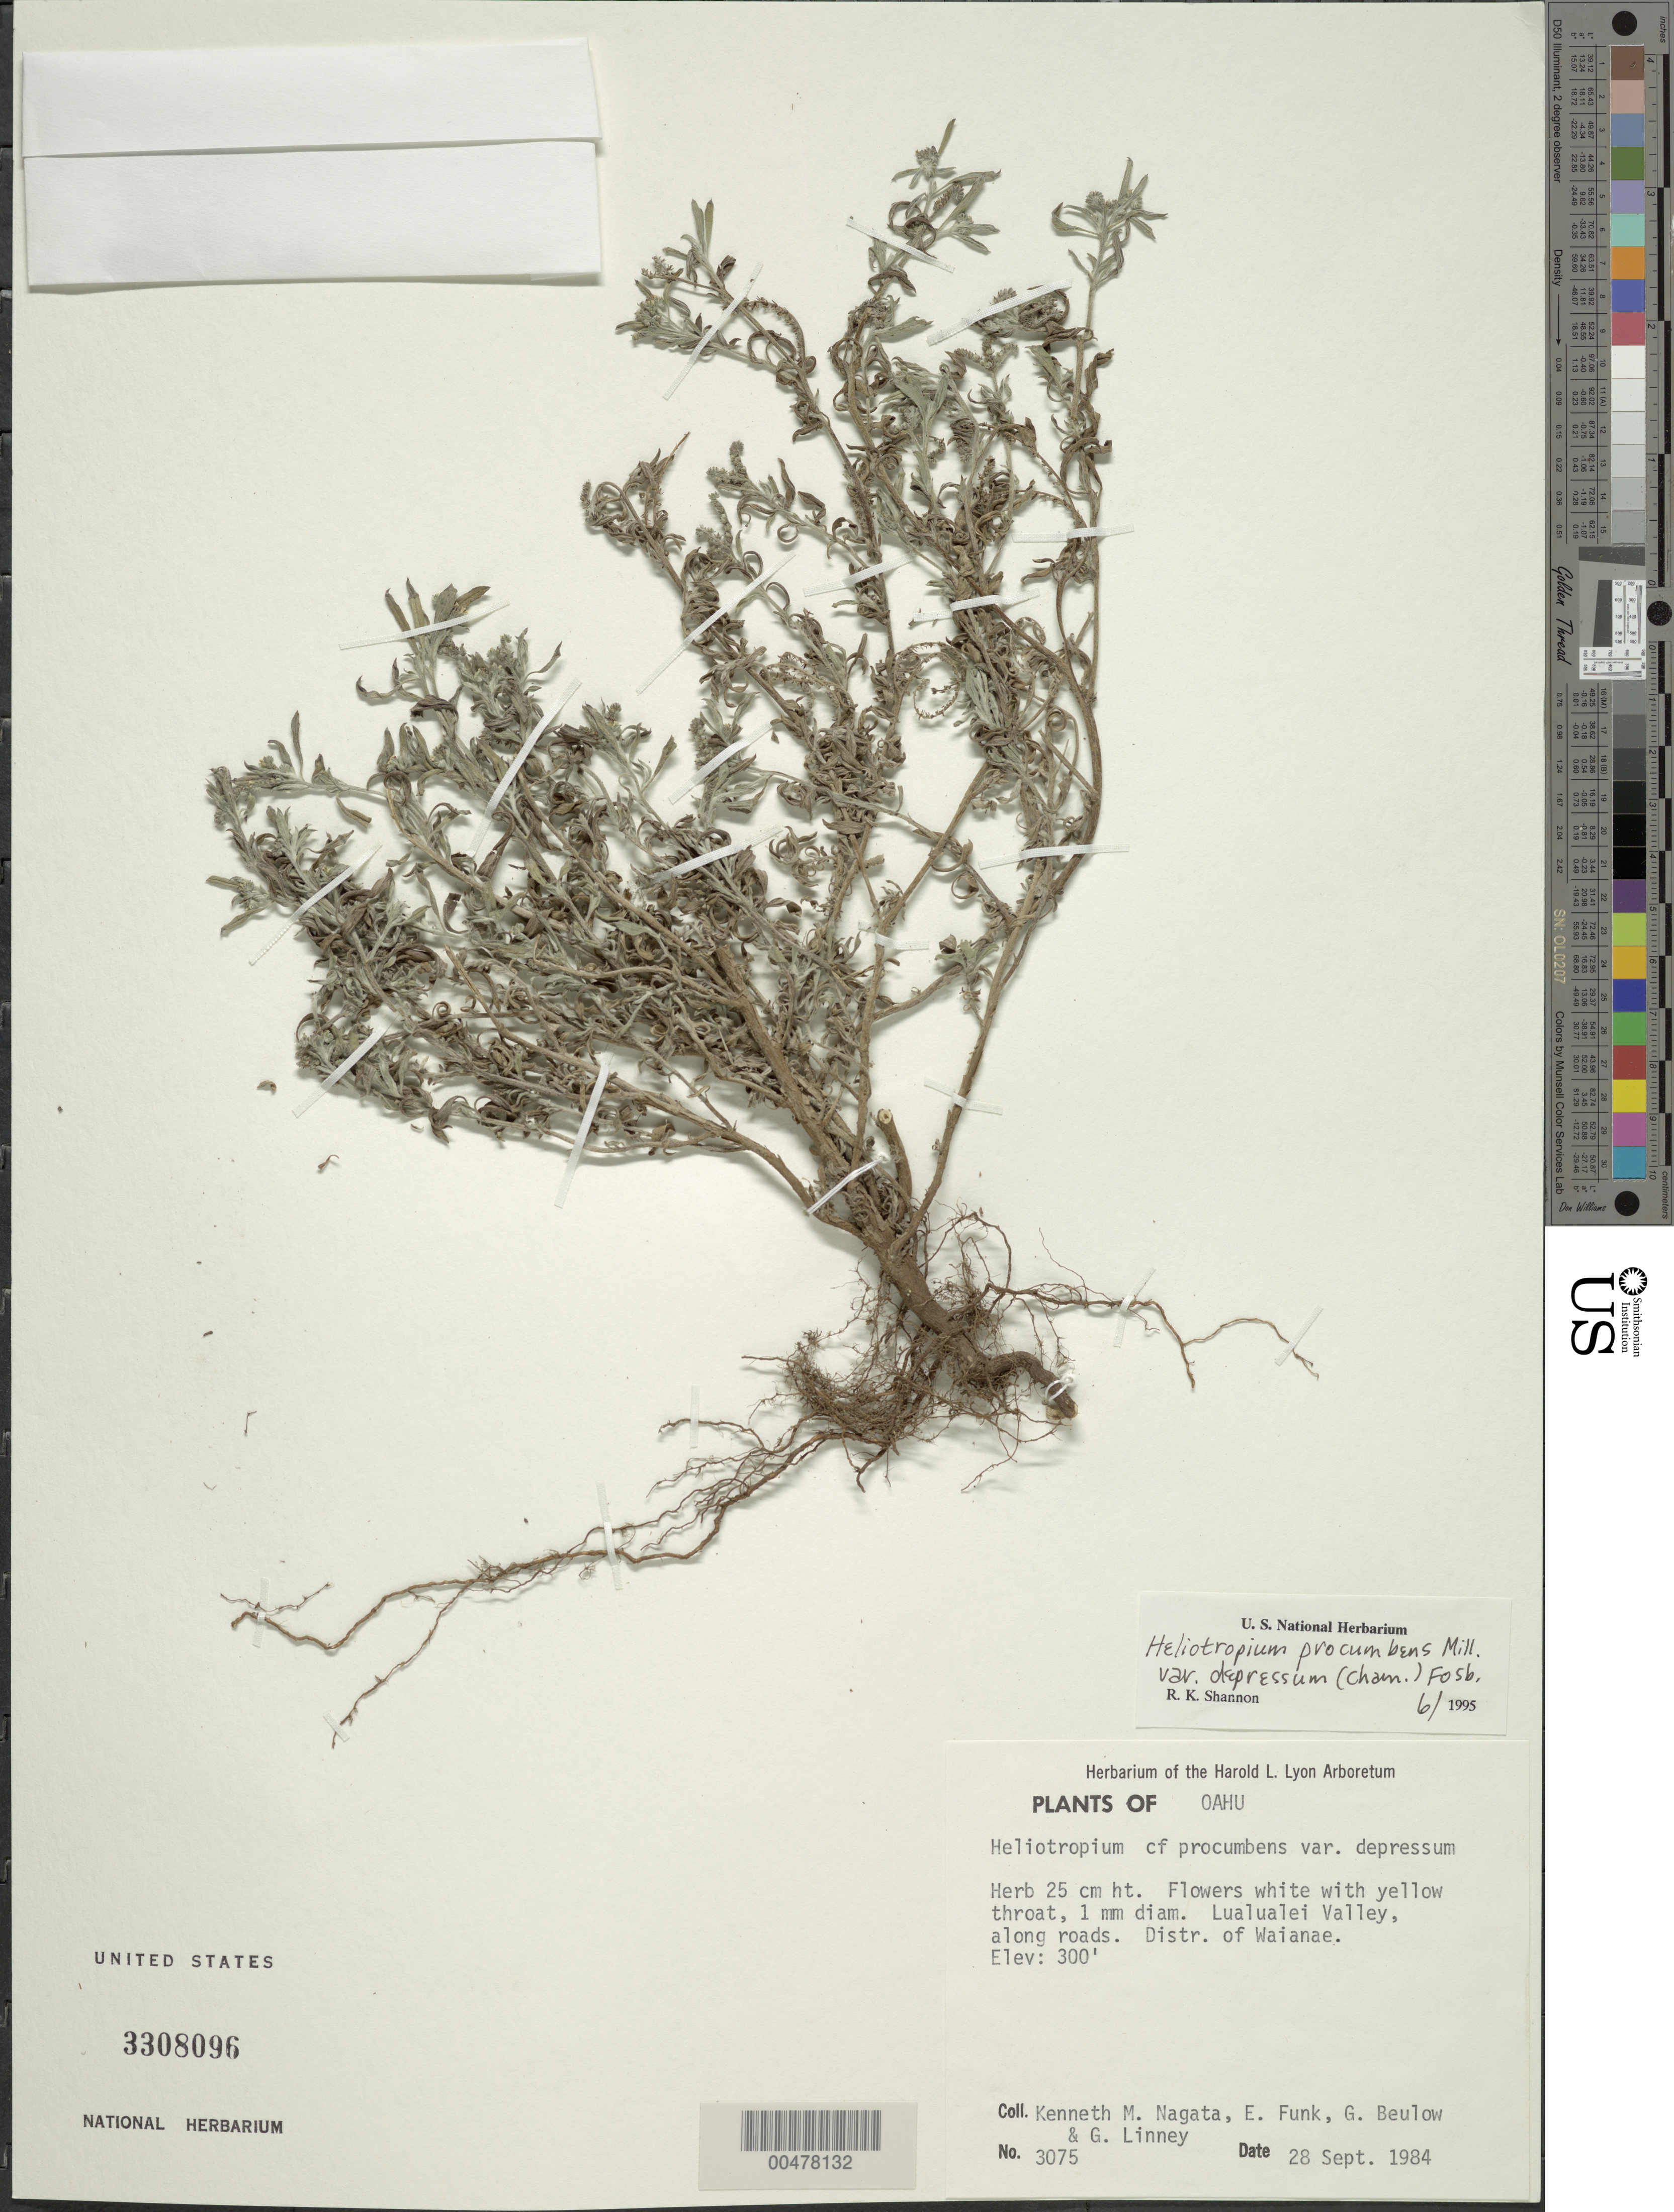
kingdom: Plantae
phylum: Tracheophyta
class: Magnoliopsida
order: Boraginales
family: Heliotropiaceae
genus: Euploca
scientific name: Euploca procumbens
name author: (Mill.) Diane & Hilger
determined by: Wagner, W. L., (BOT), Smithsonian Institution - National Museum of Natural History (UNITED STATES)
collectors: K. Nagata, E. Funk, G. Beulow & G. Linney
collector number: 3075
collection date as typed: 28 Sep 1984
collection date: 1984-09-28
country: United States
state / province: Hawaii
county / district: Honolulu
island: Oahu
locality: Lualualei Valley, Waianae Dist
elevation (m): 91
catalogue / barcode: US 3308096